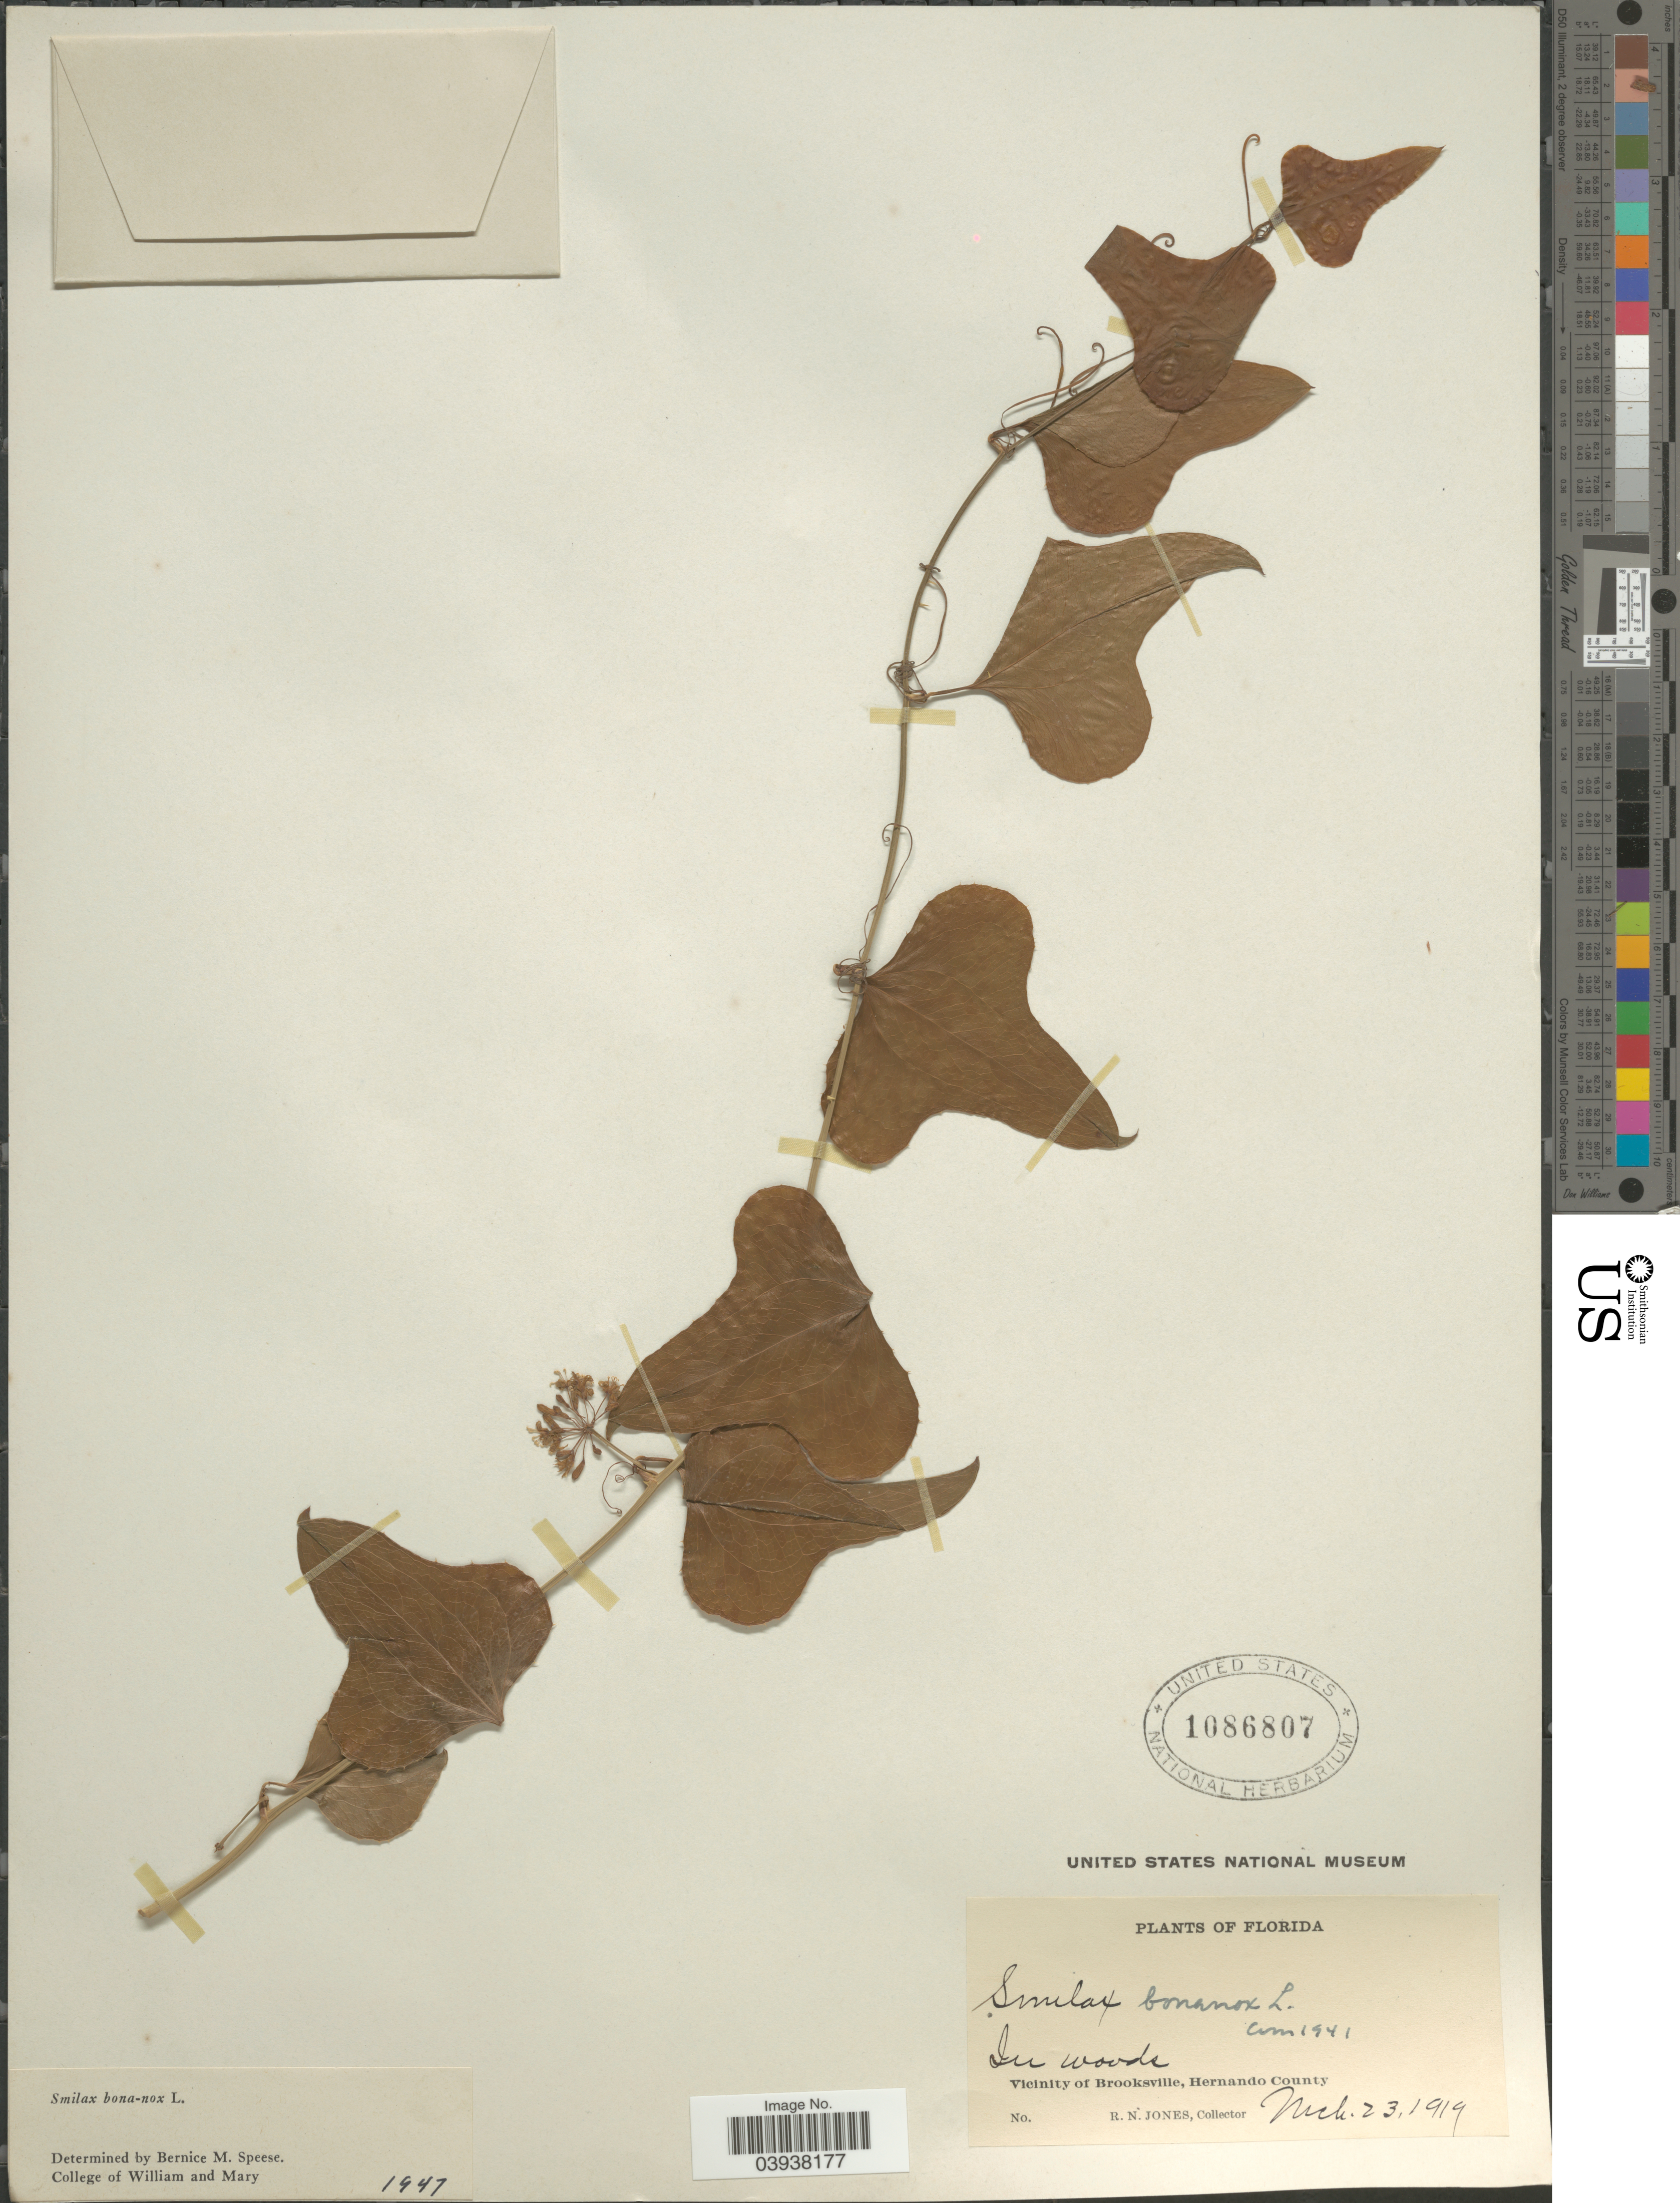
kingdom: Plantae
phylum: Tracheophyta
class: Liliopsida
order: Liliales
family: Smilacaceae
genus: Smilax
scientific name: Smilax bona-nox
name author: L.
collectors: R. N. Jones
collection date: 1919-03-23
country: United States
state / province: Florida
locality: In woods, Vicinity of Brooksville, Hernando County.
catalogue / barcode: US 1086807